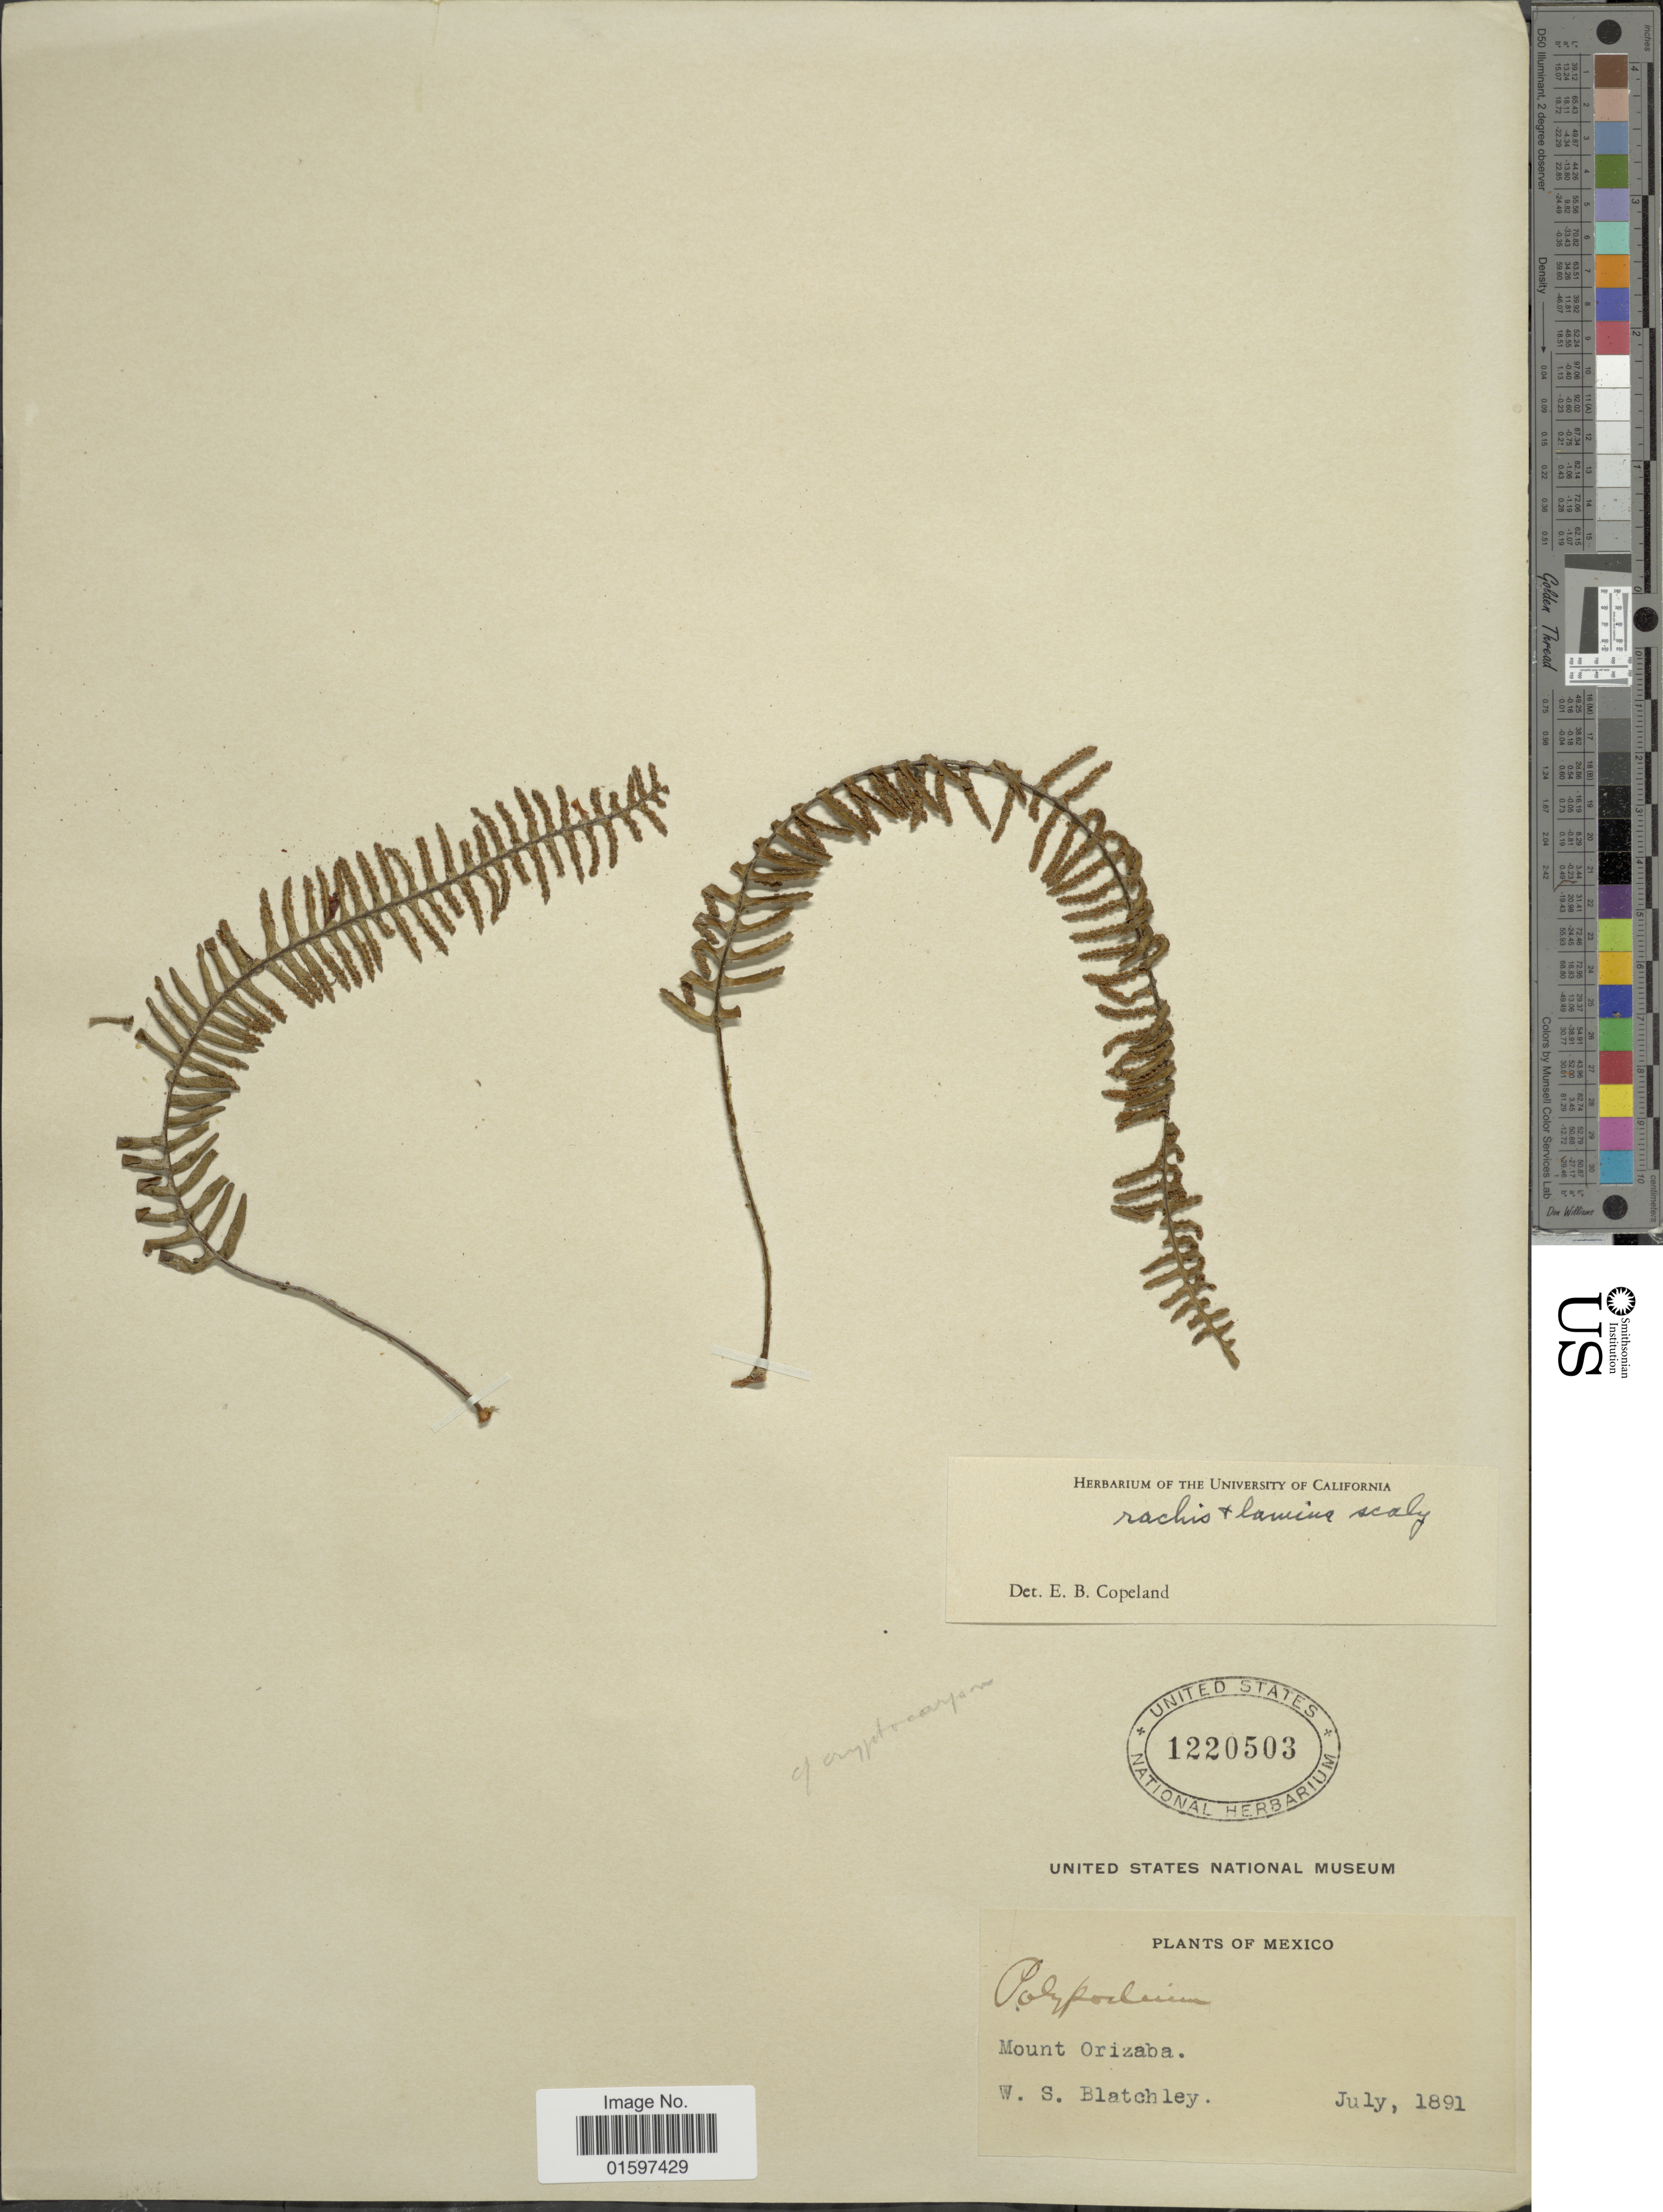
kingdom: Plantae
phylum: Tracheophyta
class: Polypodiopsida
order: Polypodiales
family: Polypodiaceae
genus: Pleopeltis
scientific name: Pleopeltis furfuracea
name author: (Schltdl. & Cham.) A.R. Sm. & Tejero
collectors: W. Blatchley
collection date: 1891-07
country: Mexico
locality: Mount Orizaba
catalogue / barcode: US 1220503